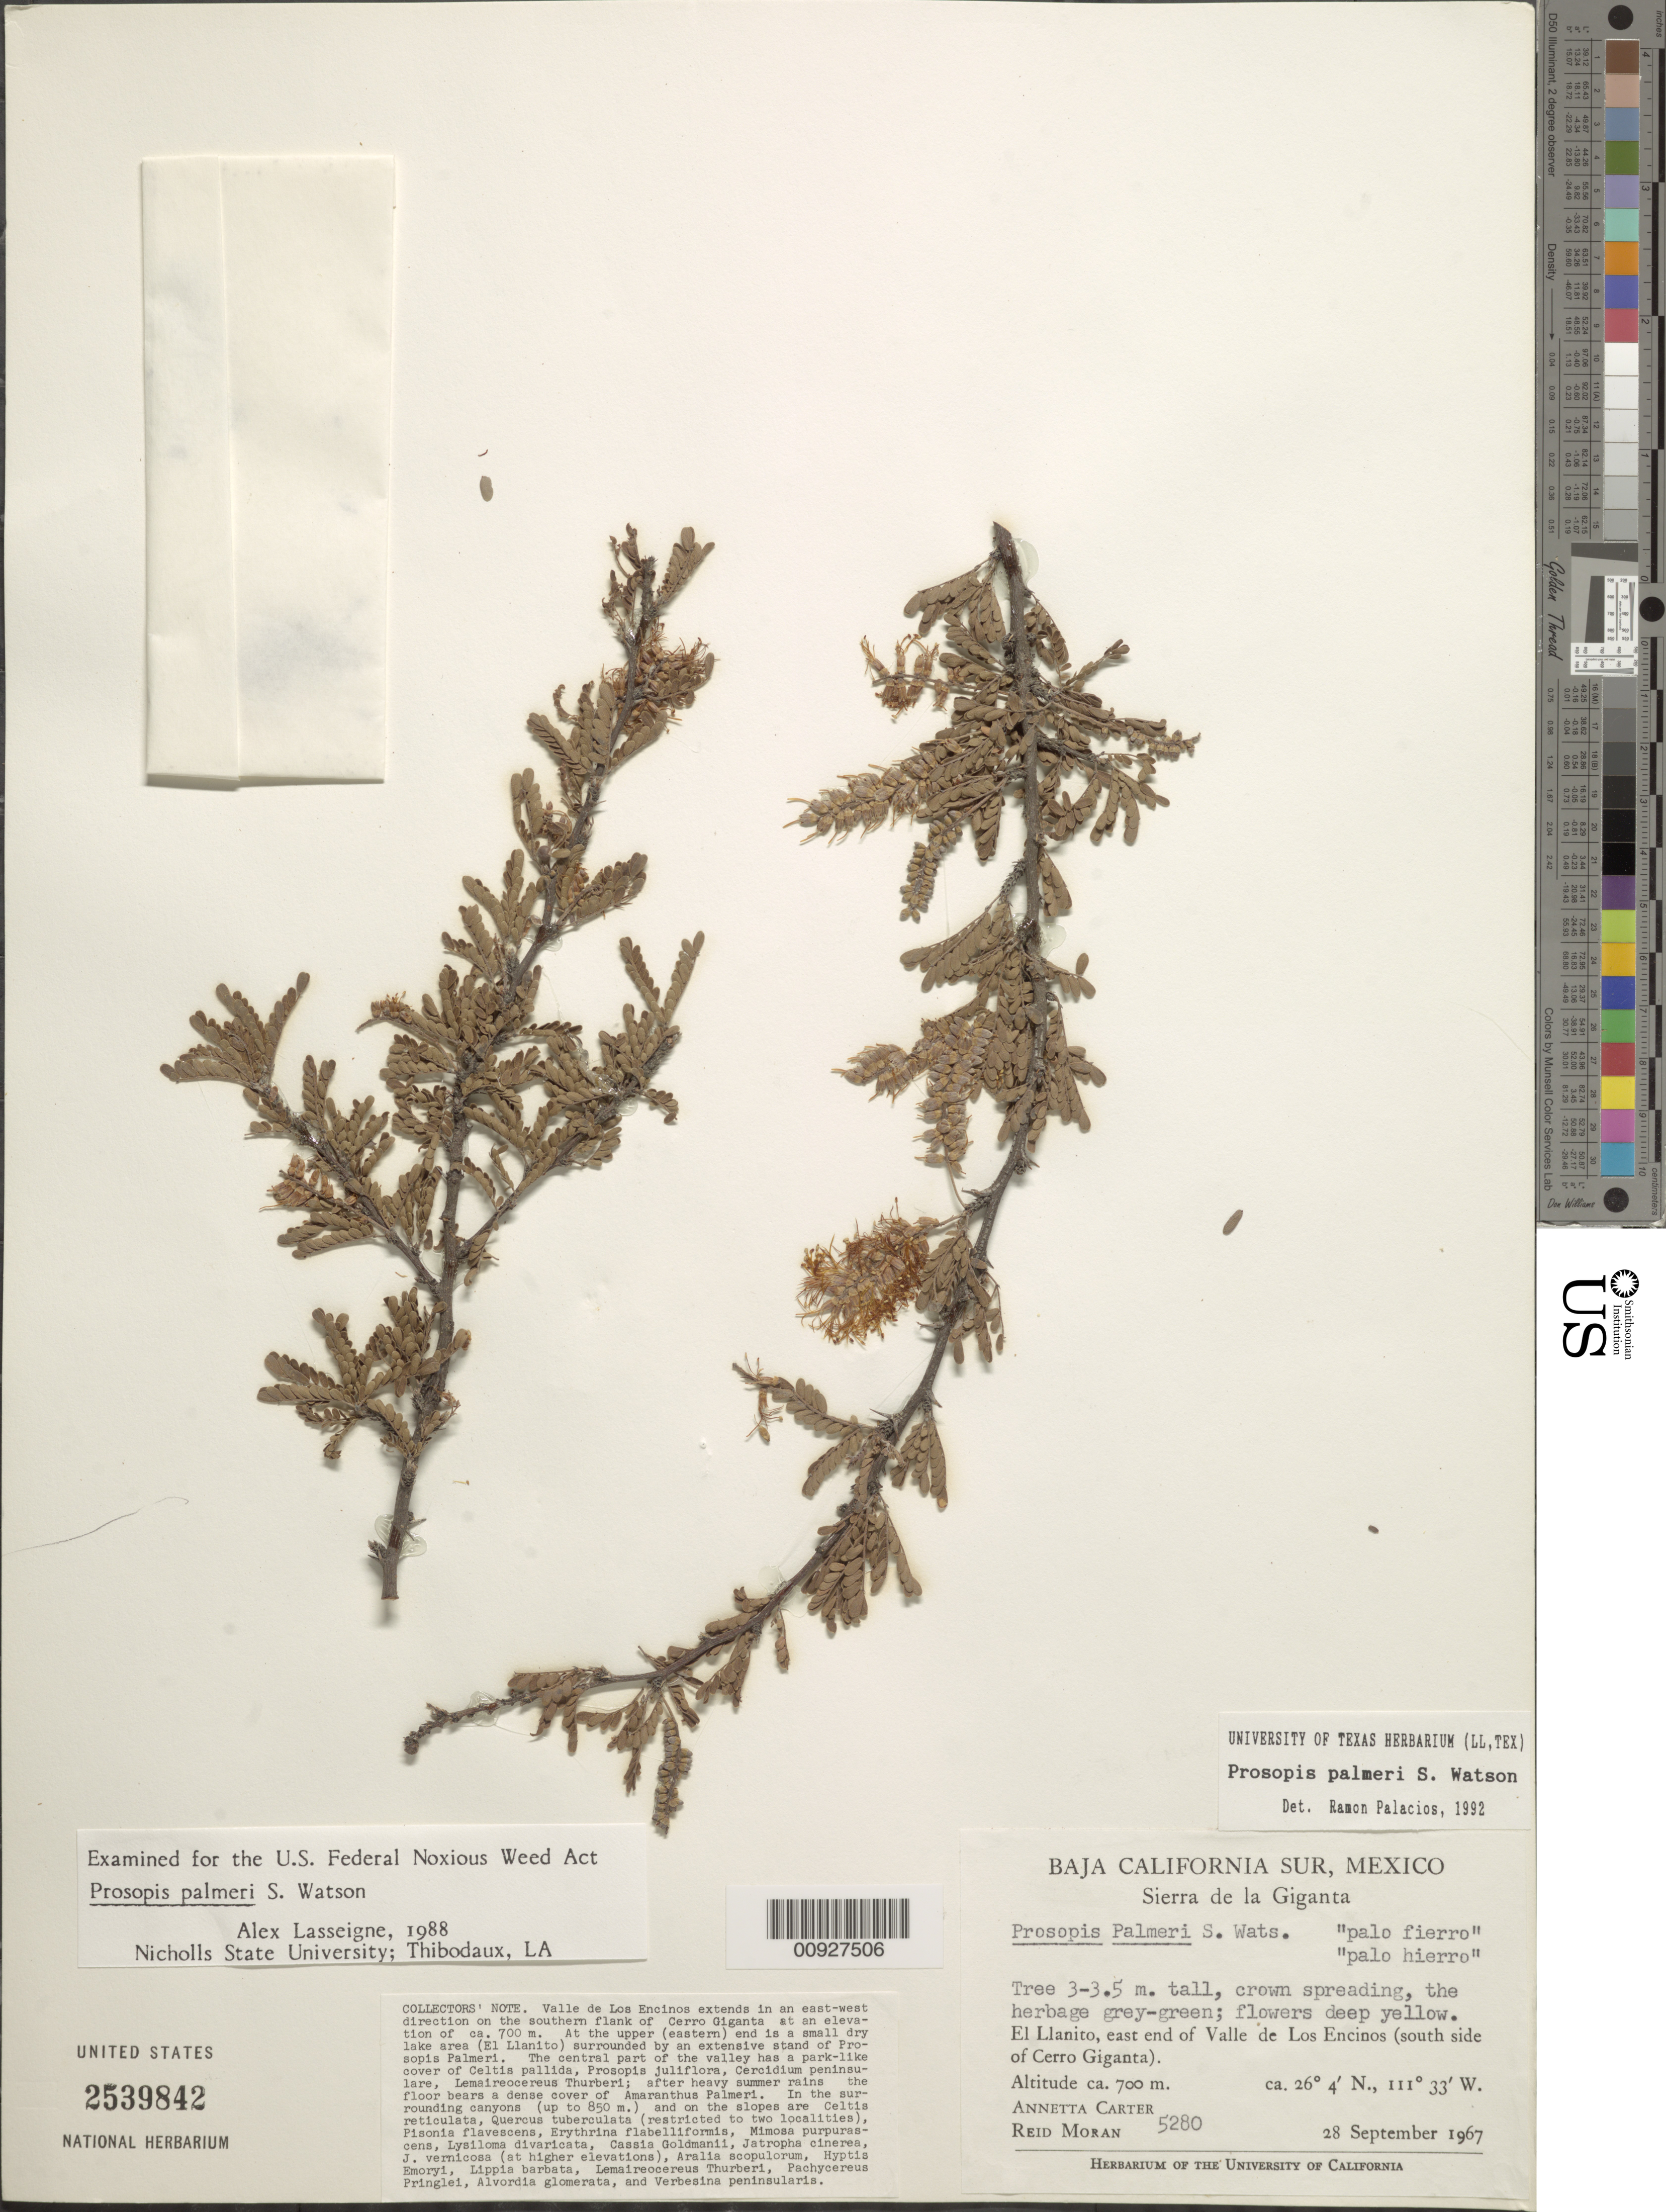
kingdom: Plantae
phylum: Tracheophyta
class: Magnoliopsida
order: Fabales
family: Fabaceae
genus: Strombocarpa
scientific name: Strombocarpa palmeri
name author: (S. Watson) C. E. Hughes & G.P. Lewis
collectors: A. Carter & R. Morán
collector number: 5280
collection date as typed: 28 Sep 1967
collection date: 1967-09-28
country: Mexico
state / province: Baja California Sur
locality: El Llanito, east end of Valle de Los Encinos (south side of Cerro Giganta). Baja California Sur, Sierra de la Giganta.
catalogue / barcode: US 2539842